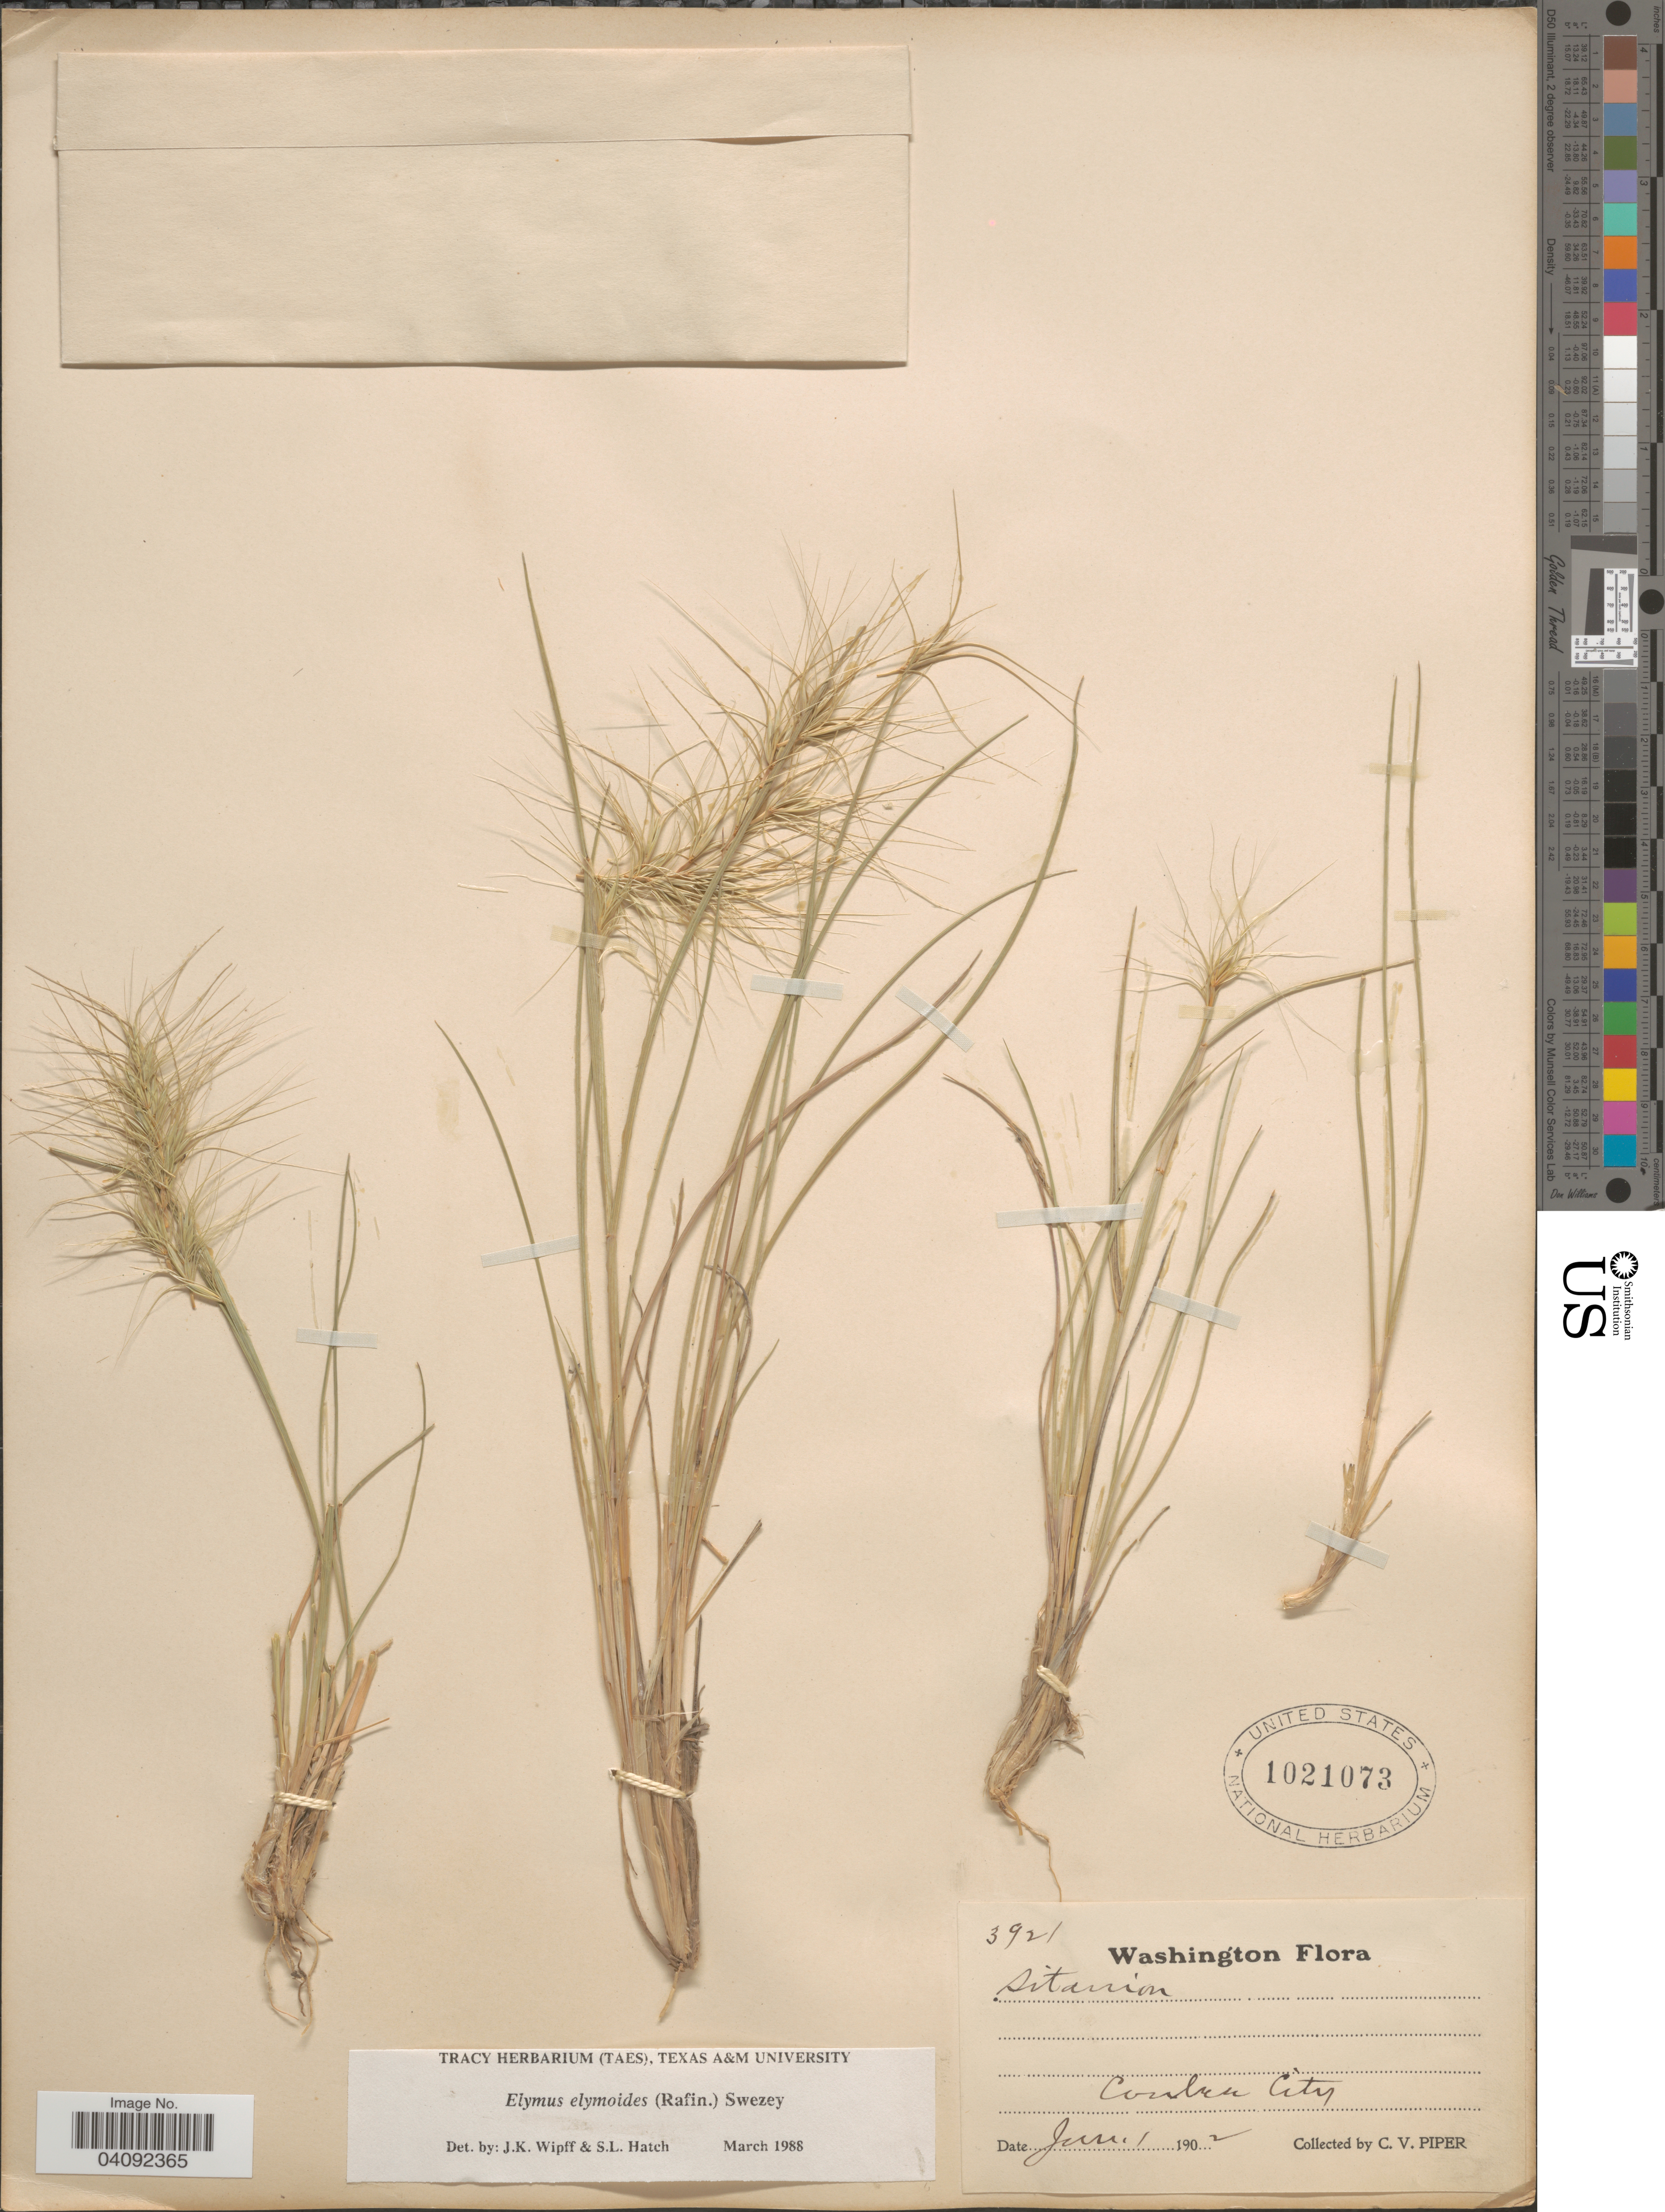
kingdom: Plantae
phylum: Tracheophyta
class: Liliopsida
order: Poales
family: Poaceae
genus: Elymus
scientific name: Elymus elymoides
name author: (Raf.) Swezey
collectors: C. V. Piper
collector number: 3921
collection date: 1902-06-01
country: United States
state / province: Washington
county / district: Grant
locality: Coulee City.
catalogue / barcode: US 1021073